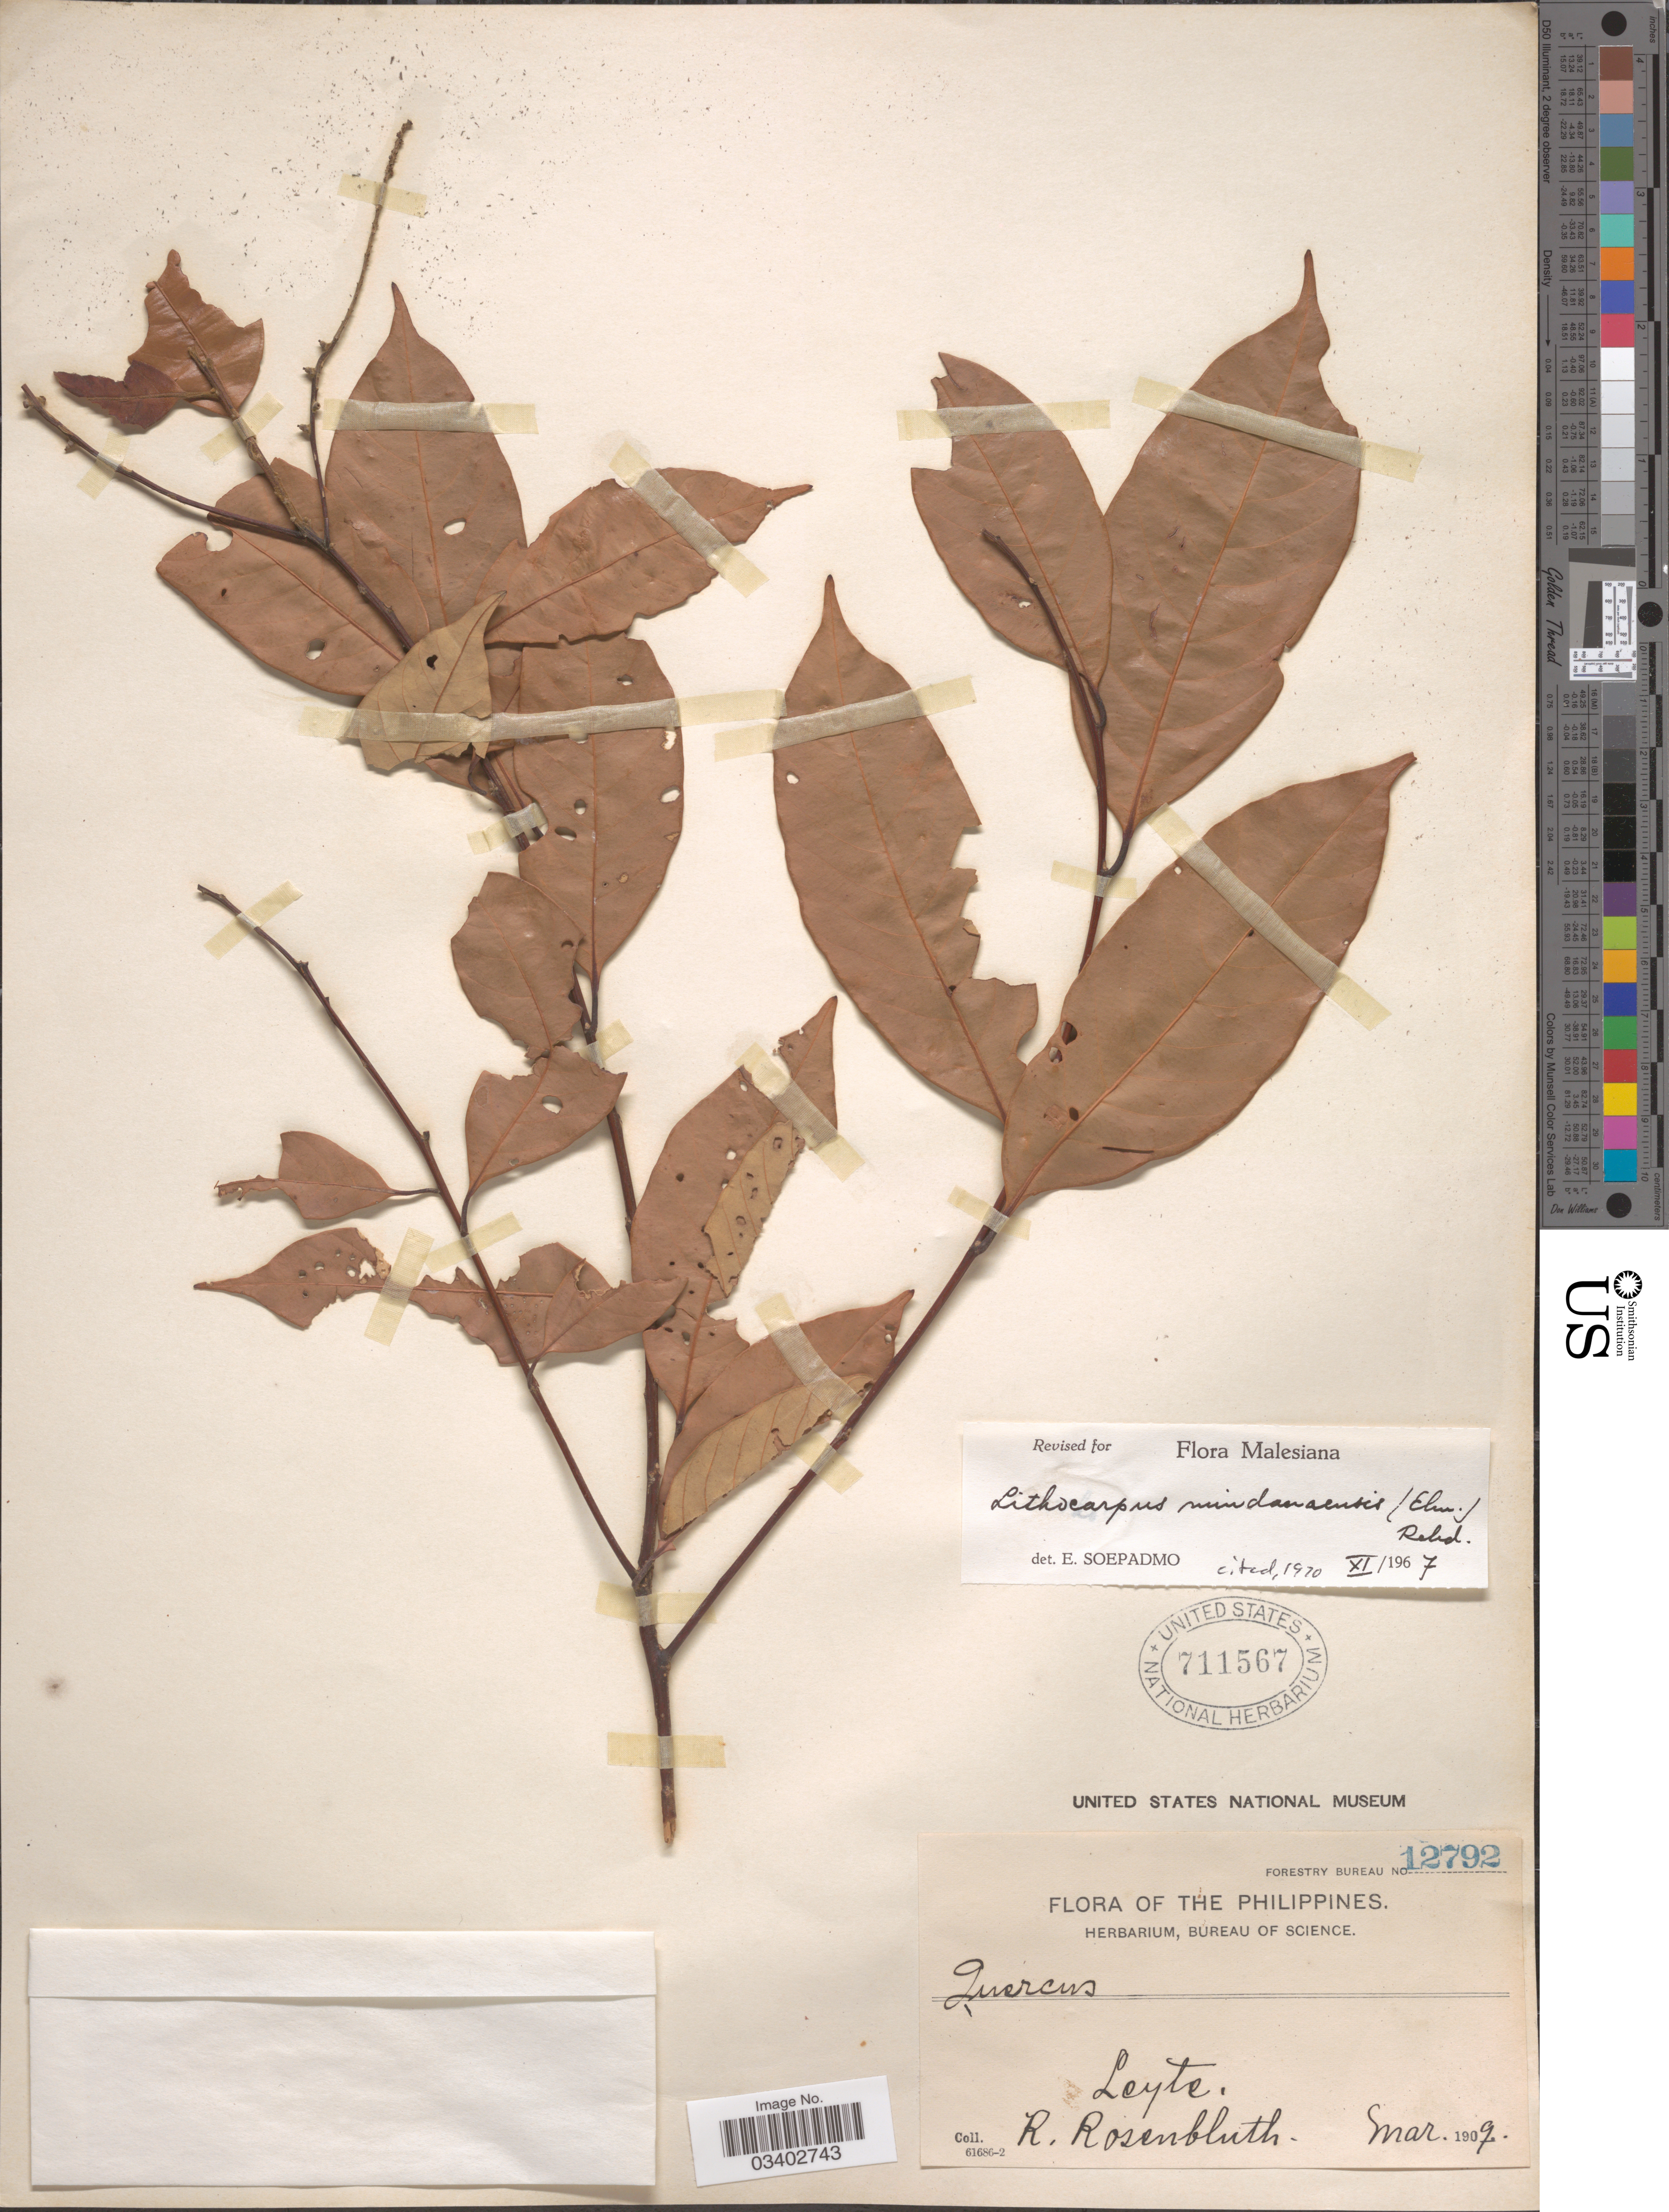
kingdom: Plantae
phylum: Tracheophyta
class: Magnoliopsida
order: Fagales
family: Fagaceae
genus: Lithocarpus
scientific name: Lithocarpus mindanaensis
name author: (Elmer) Rehder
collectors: R. Rosenbluth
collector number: Forestry Bureau 12792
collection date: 1909-03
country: Philippines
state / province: Eastern Visayas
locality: Leyte.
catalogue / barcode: US 711567